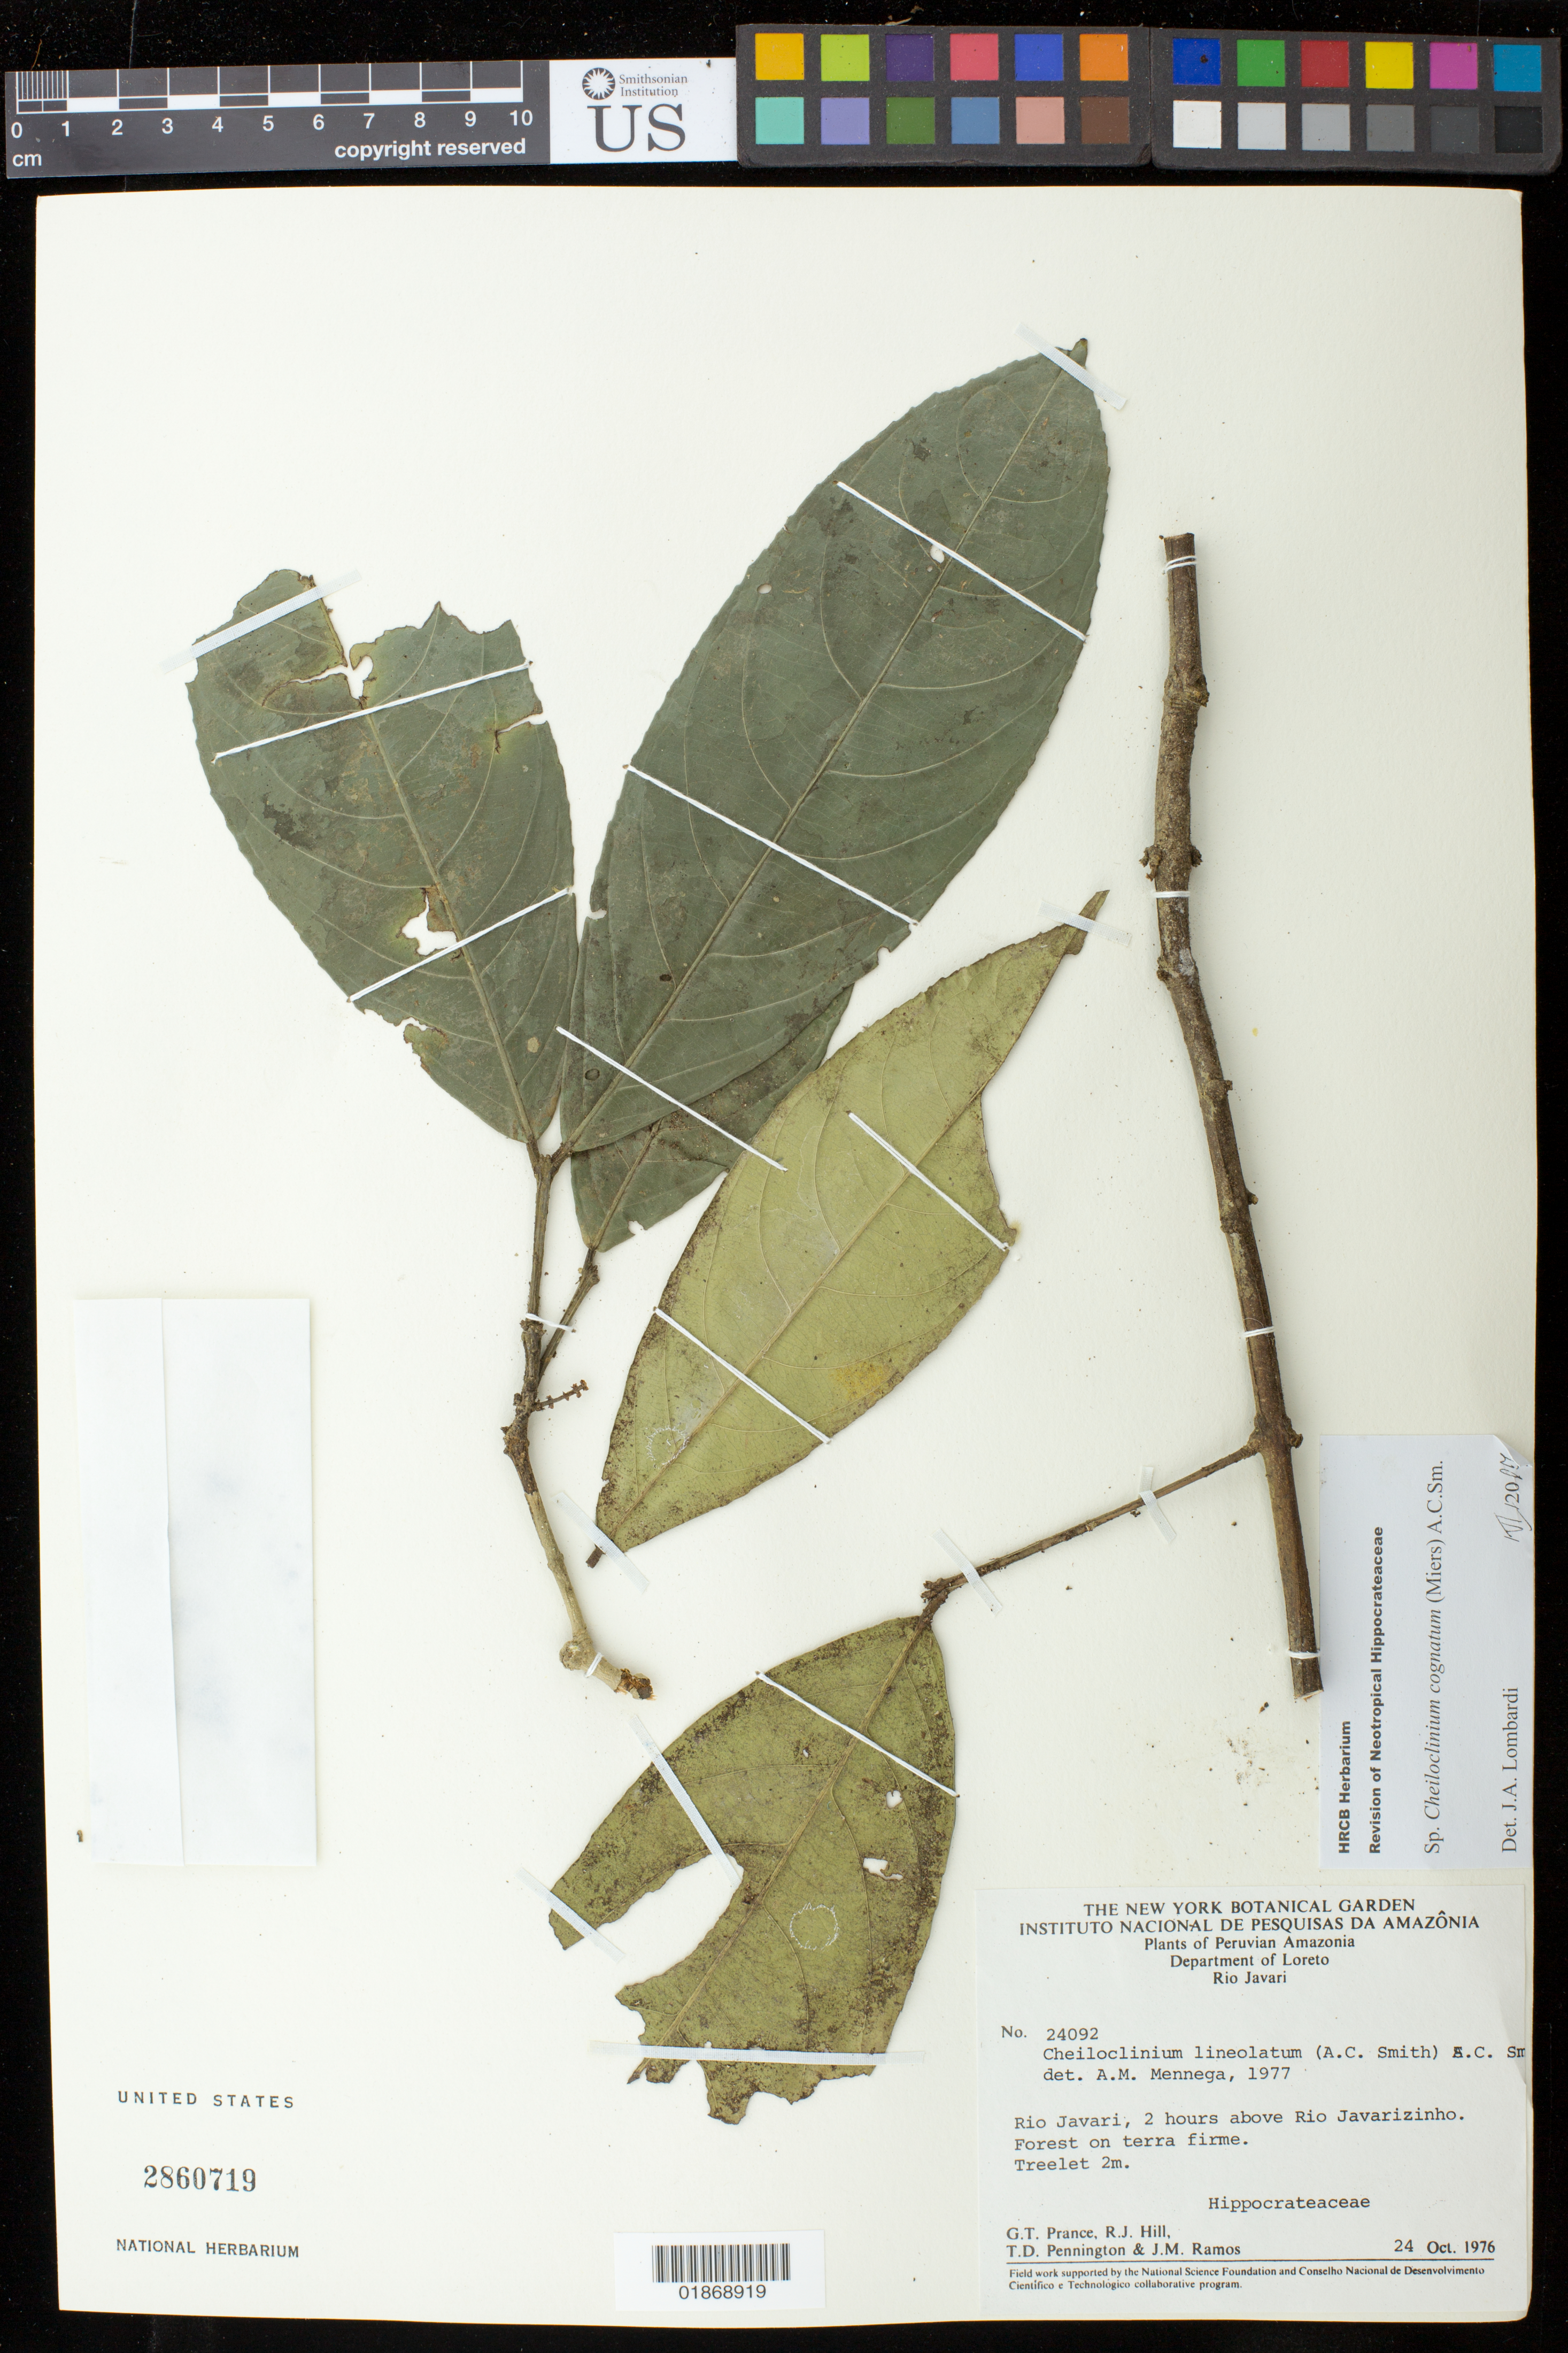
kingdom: Plantae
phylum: Tracheophyta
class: Magnoliopsida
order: Celastrales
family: Celastraceae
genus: Cheiloclinium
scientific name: Cheiloclinium cognatum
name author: (Miers) A.C. Sm.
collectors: G. T. Prance, R. J. Hill, T. D. Pennington & J. M. Ramos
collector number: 24092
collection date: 1976-10-24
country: Peru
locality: Department of Loreto. Rio Javari, 2 hours above Rio Javarizinho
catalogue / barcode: US 2860719